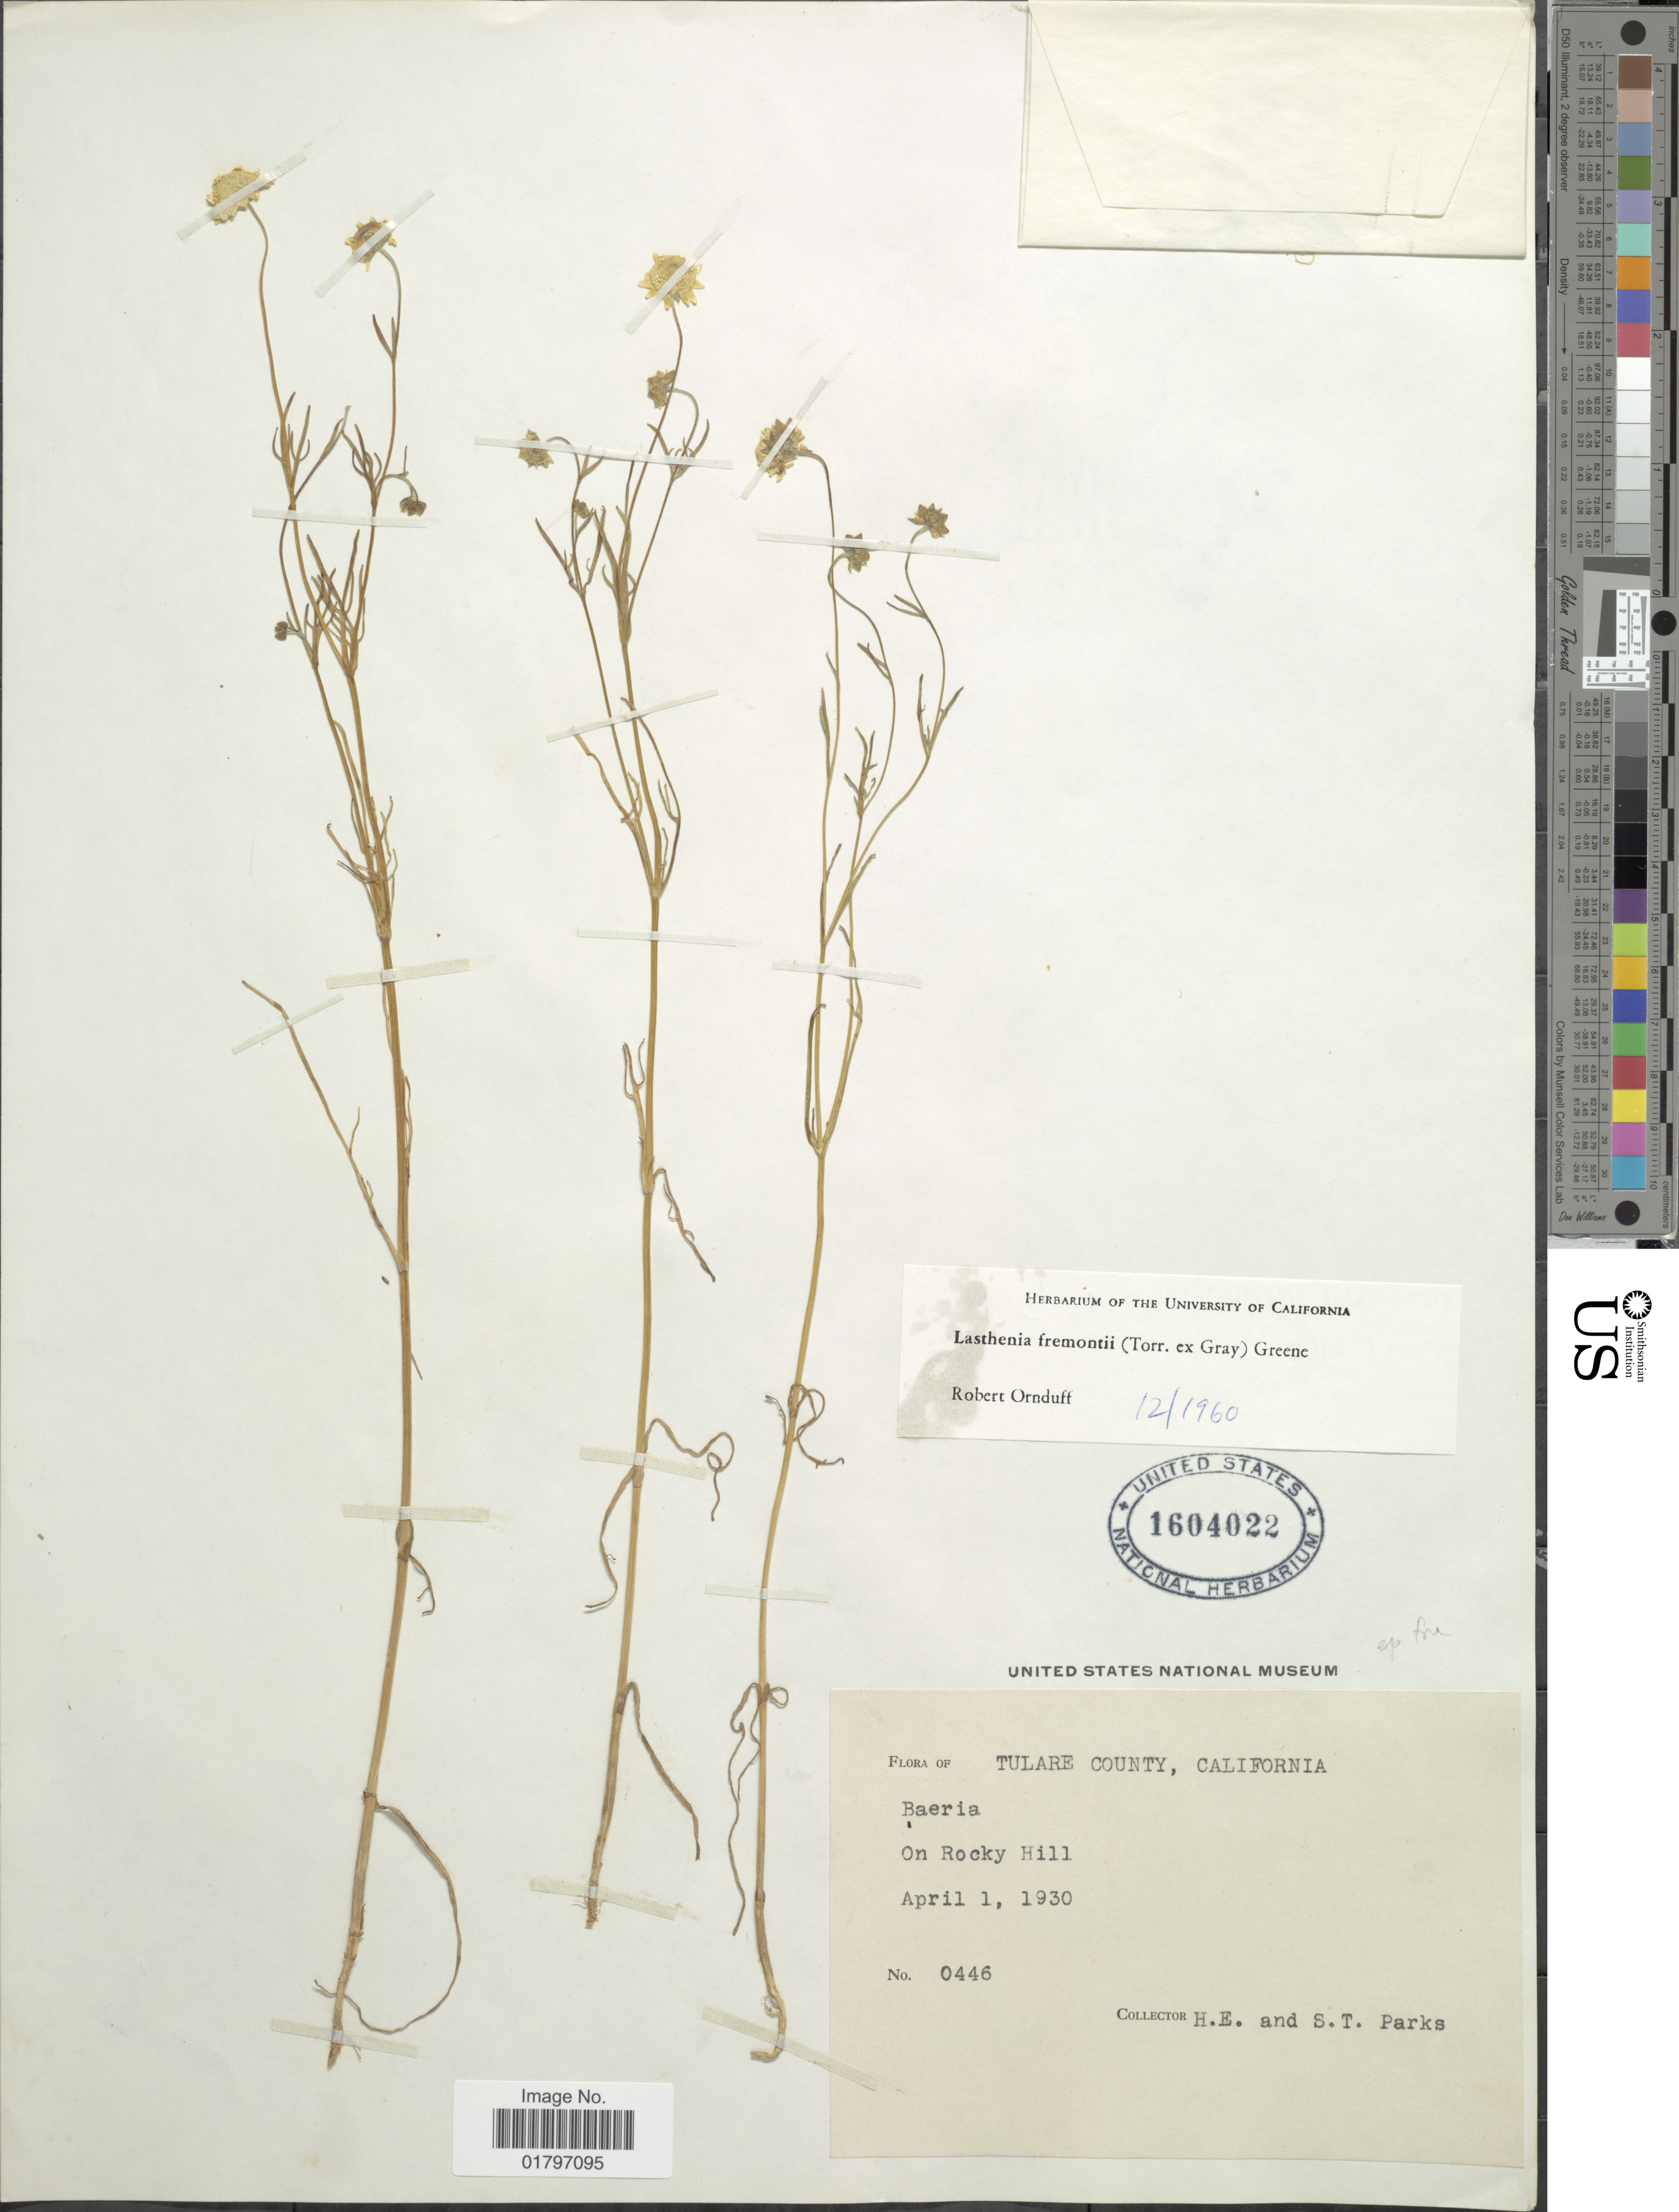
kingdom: Plantae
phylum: Tracheophyta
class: Magnoliopsida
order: Asterales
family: Asteraceae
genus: Lasthenia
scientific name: Lasthenia fremontii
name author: (Torr. ex A. Gray) Greene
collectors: H. E. Parks & S. Parks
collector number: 0446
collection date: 1930-04-01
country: United States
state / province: California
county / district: Tulare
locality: Tulare County. On Rocky Hill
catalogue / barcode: US 1604022